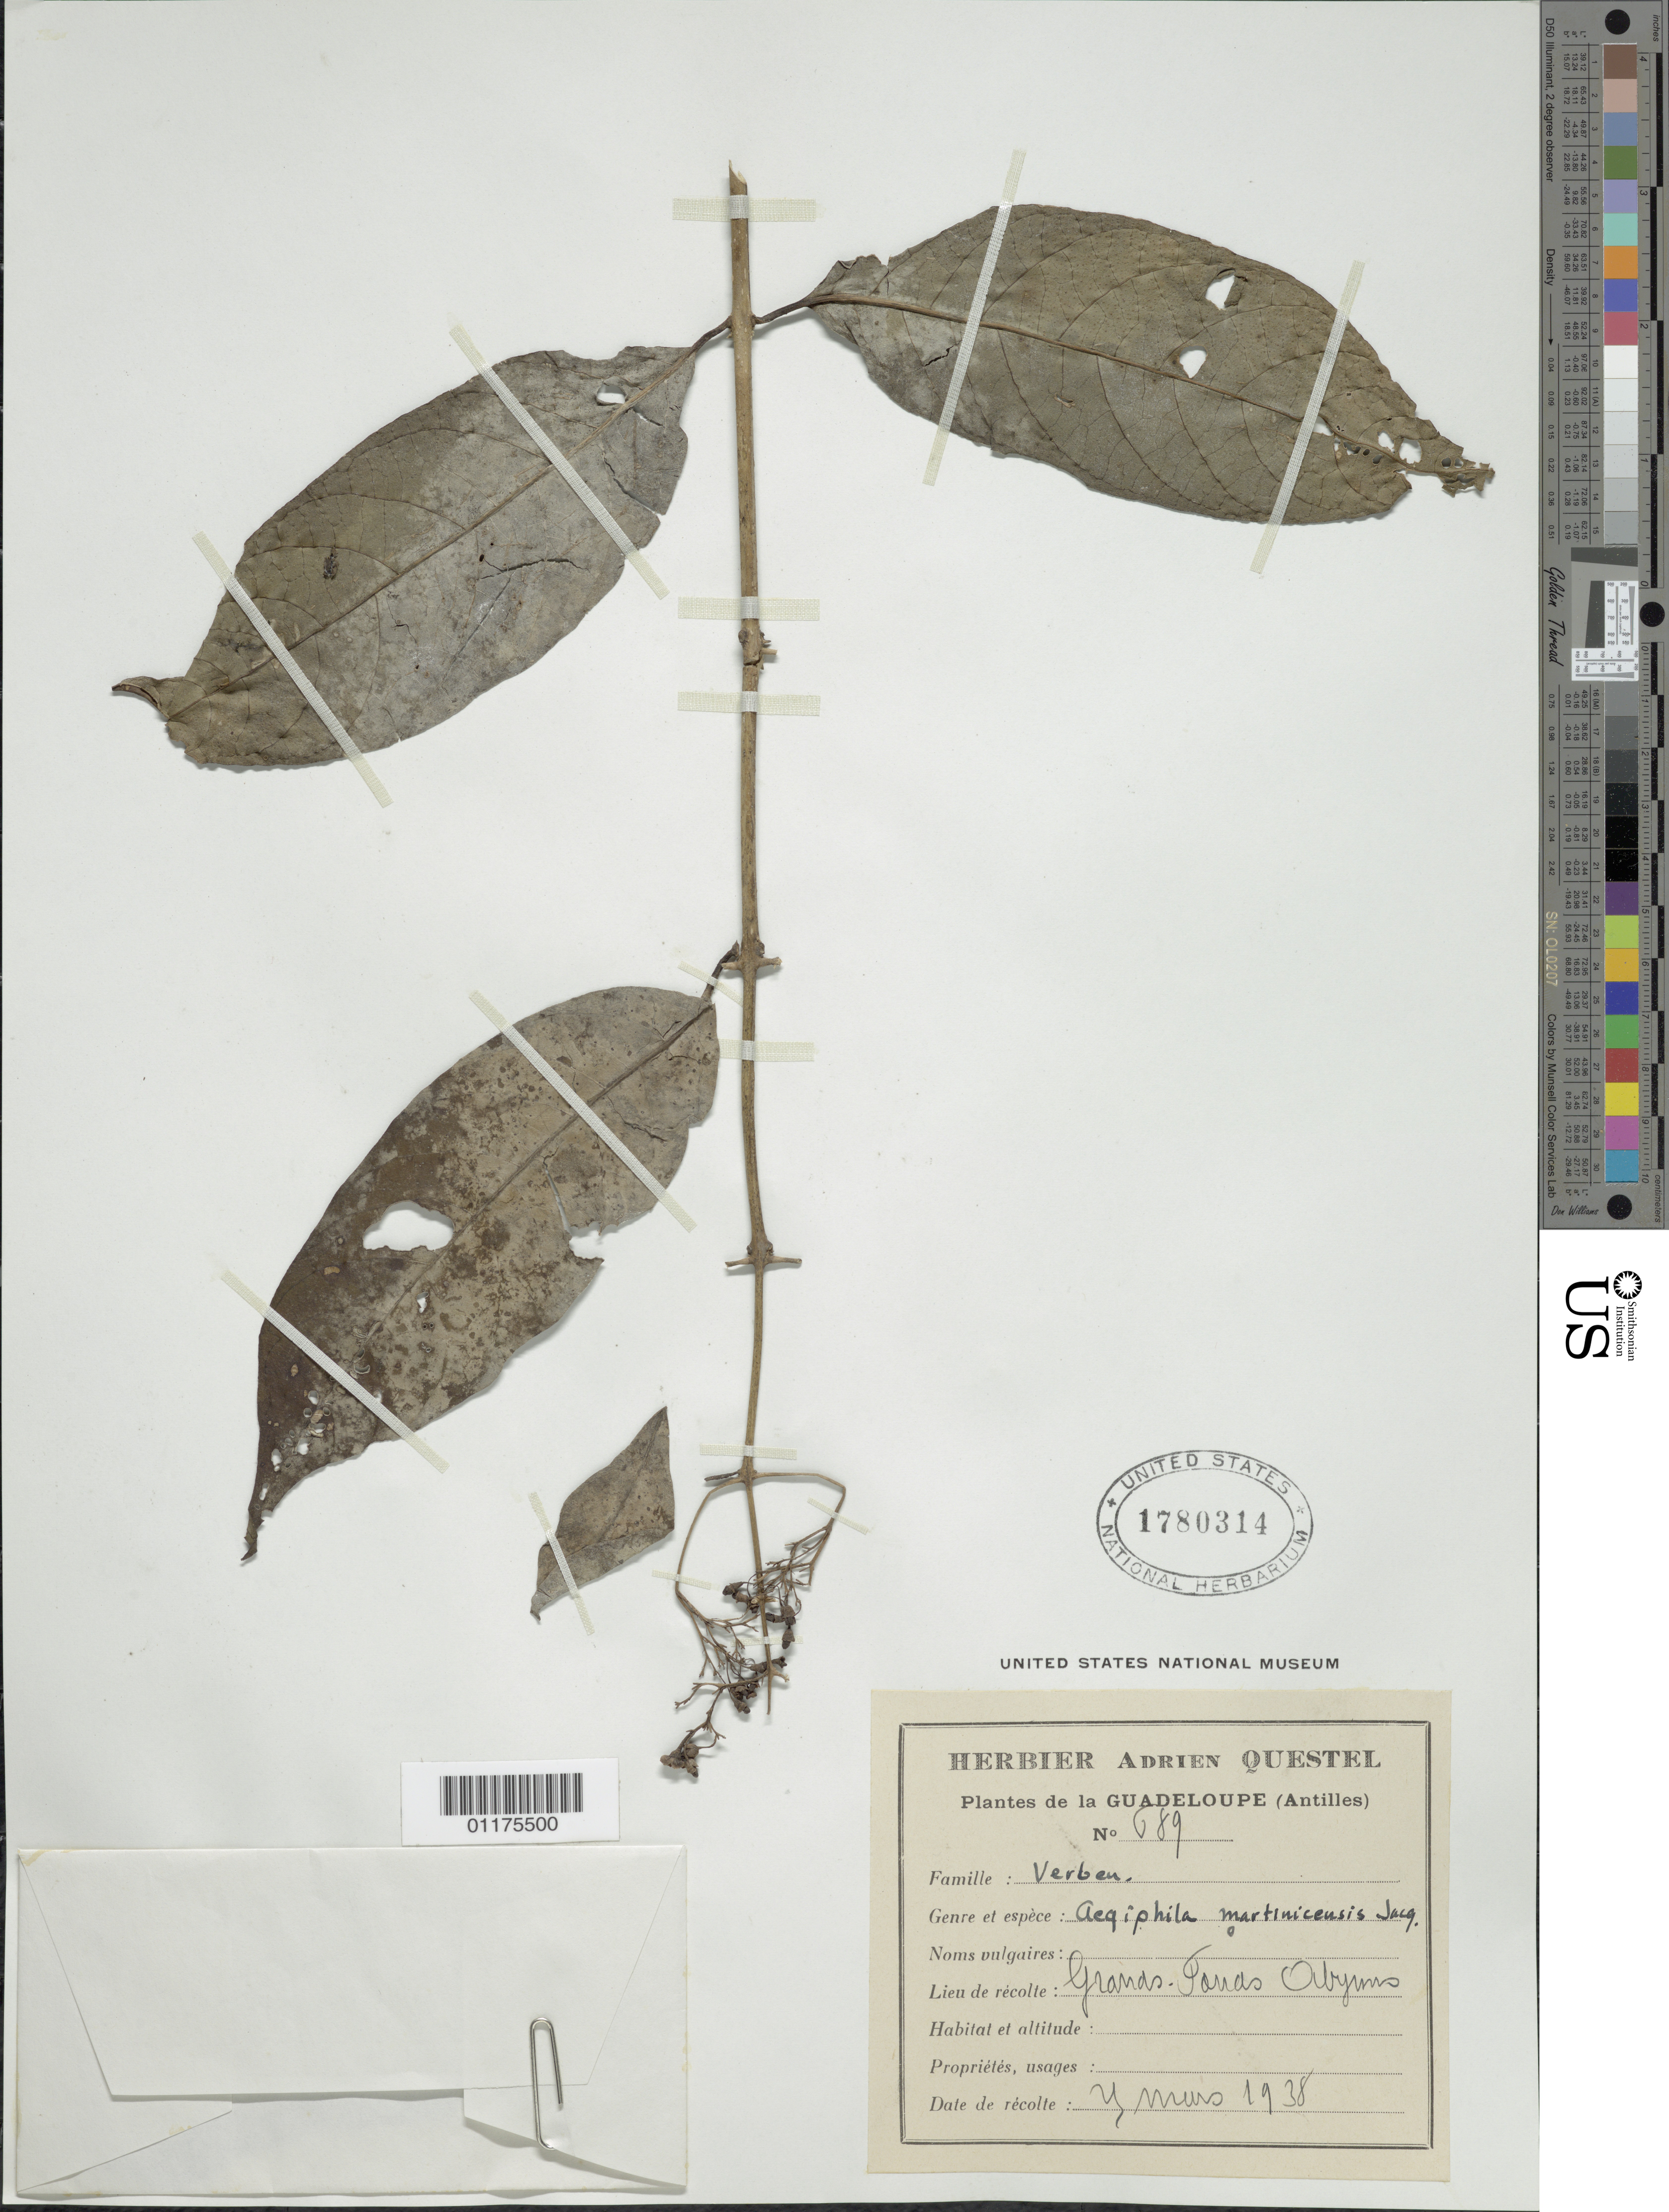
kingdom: Plantae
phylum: Tracheophyta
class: Magnoliopsida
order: Lamiales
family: Lamiaceae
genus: Aegiphila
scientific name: Aegiphila martinicensis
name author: Jacq.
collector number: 689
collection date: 1938-03-04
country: Guadeloupe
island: Grande-Terre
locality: Les Abymes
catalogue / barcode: US 1780314